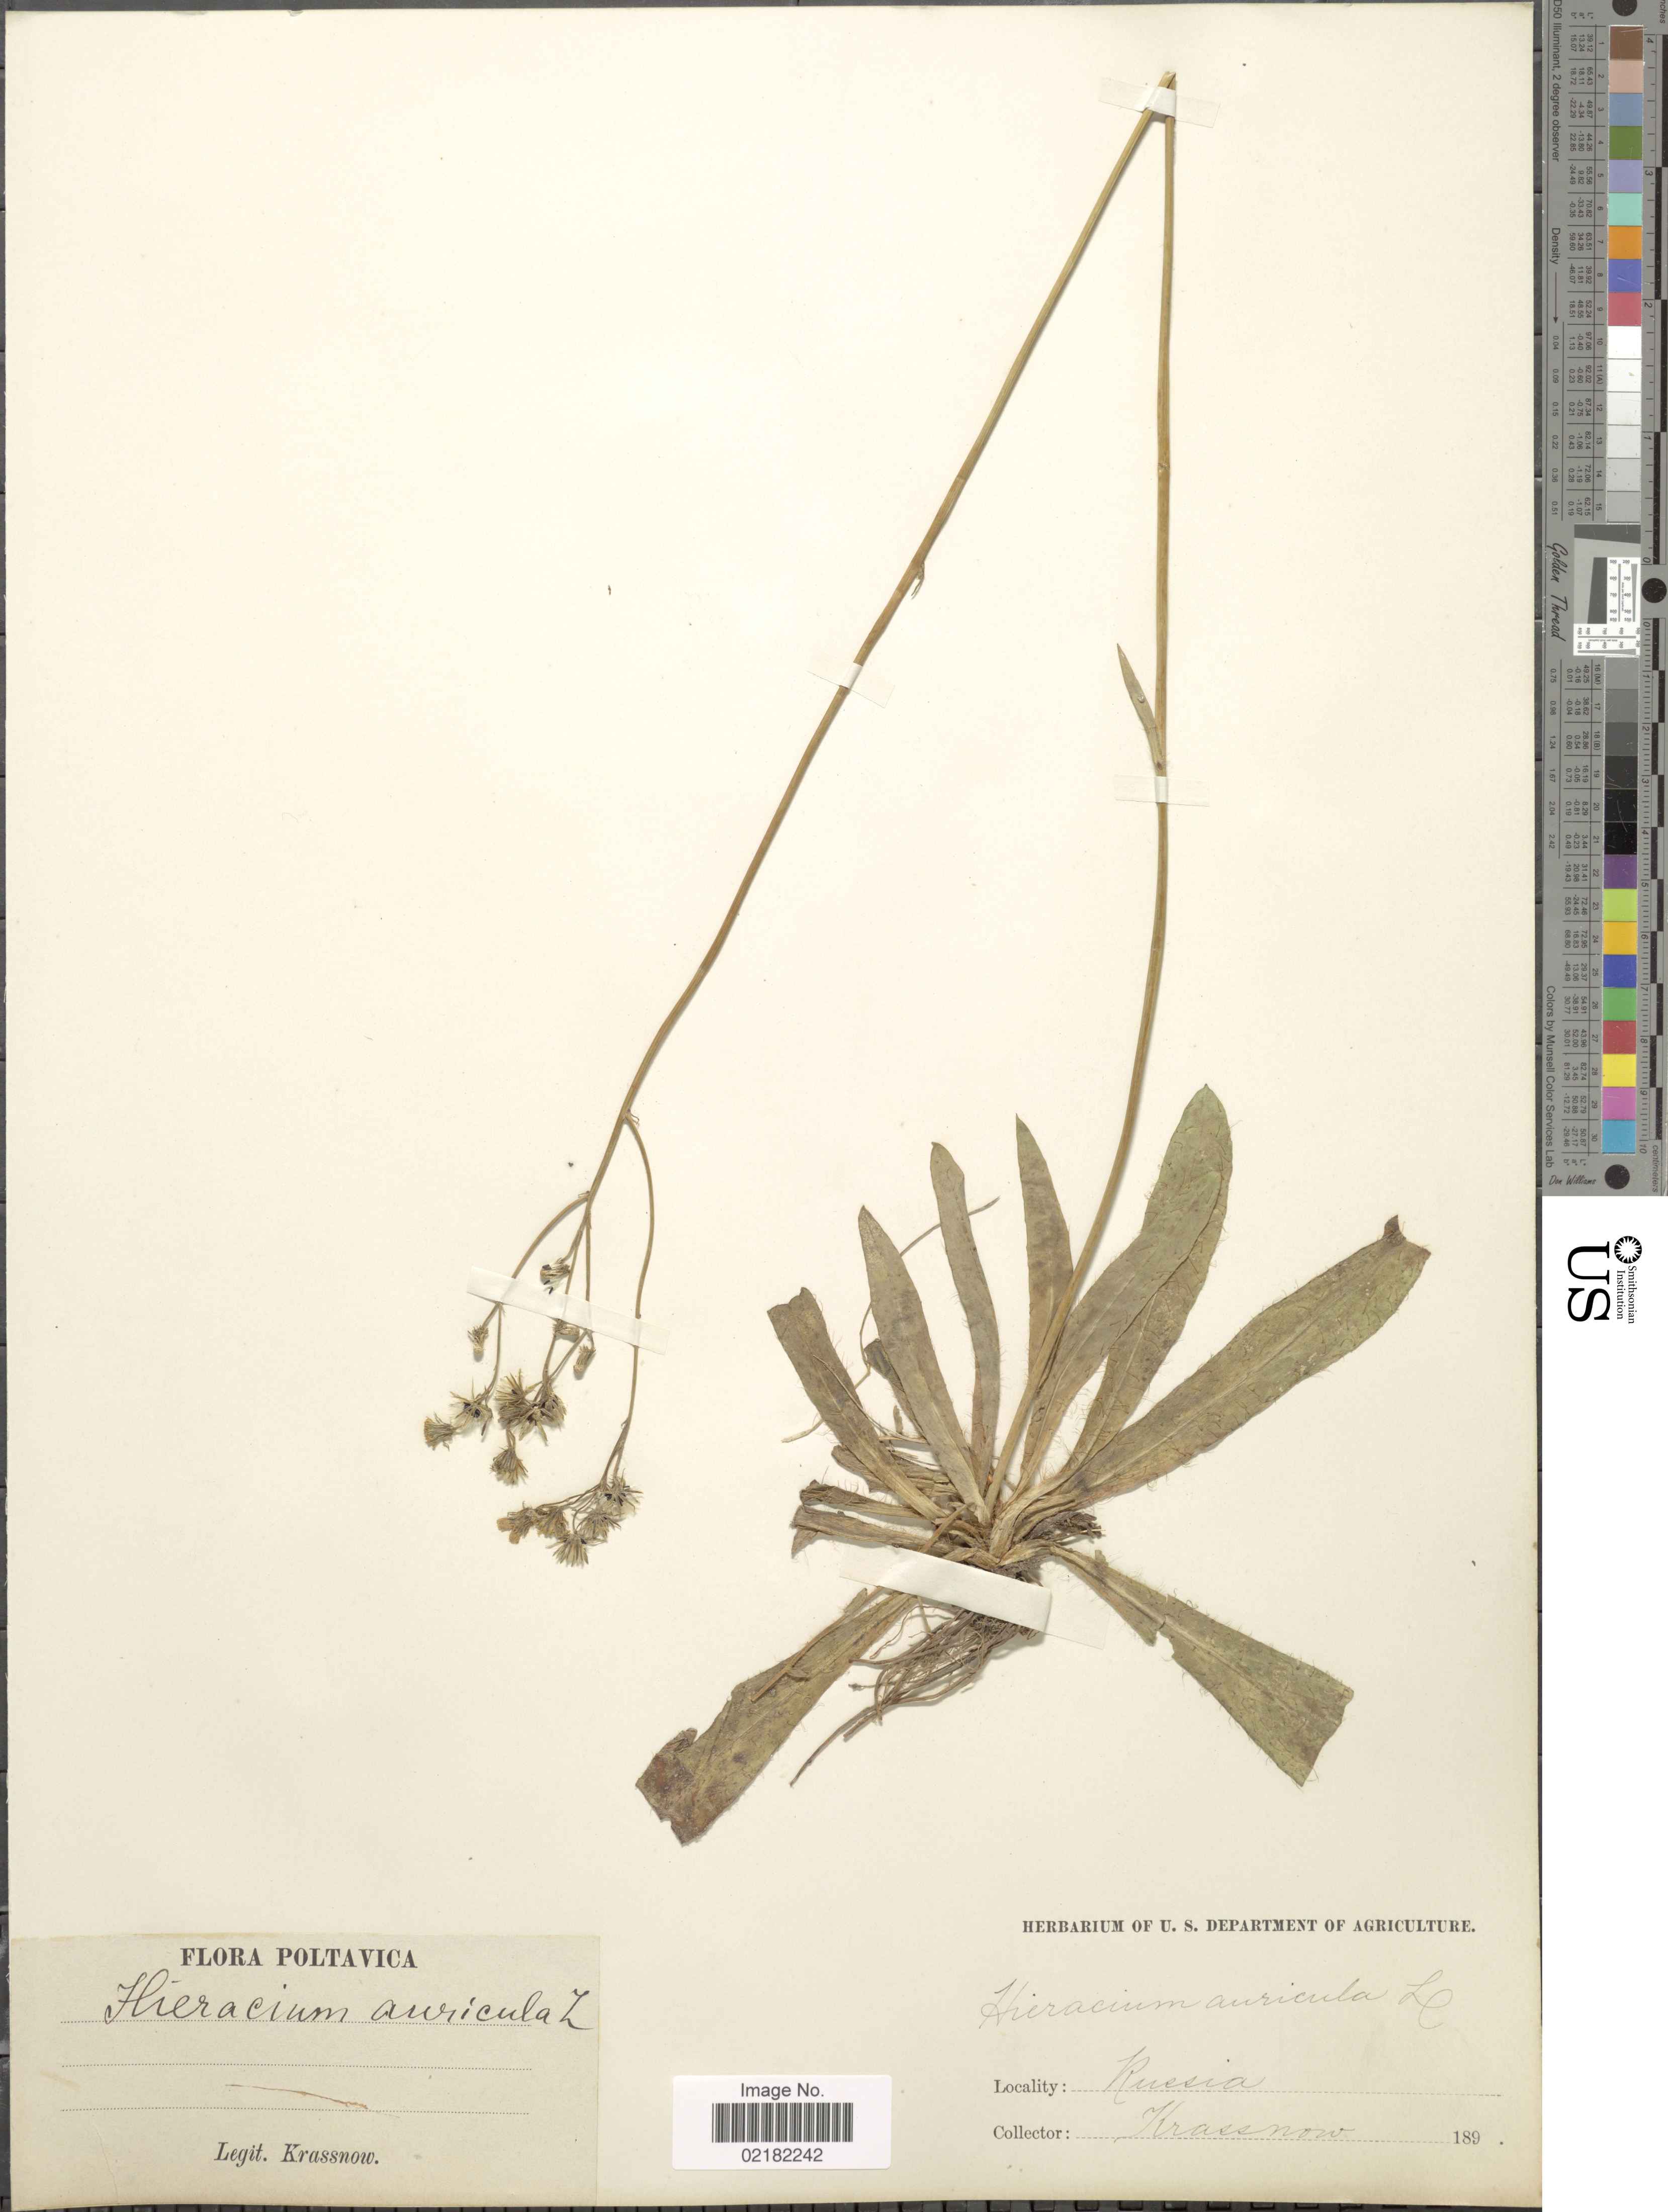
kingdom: Plantae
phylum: Tracheophyta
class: Magnoliopsida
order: Asterales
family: Asteraceae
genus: Pilosella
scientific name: Pilosella floribunda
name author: (Wimm. & Grab.) Fr. a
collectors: -. Krassnow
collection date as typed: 189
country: Ukraine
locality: Poltavica.